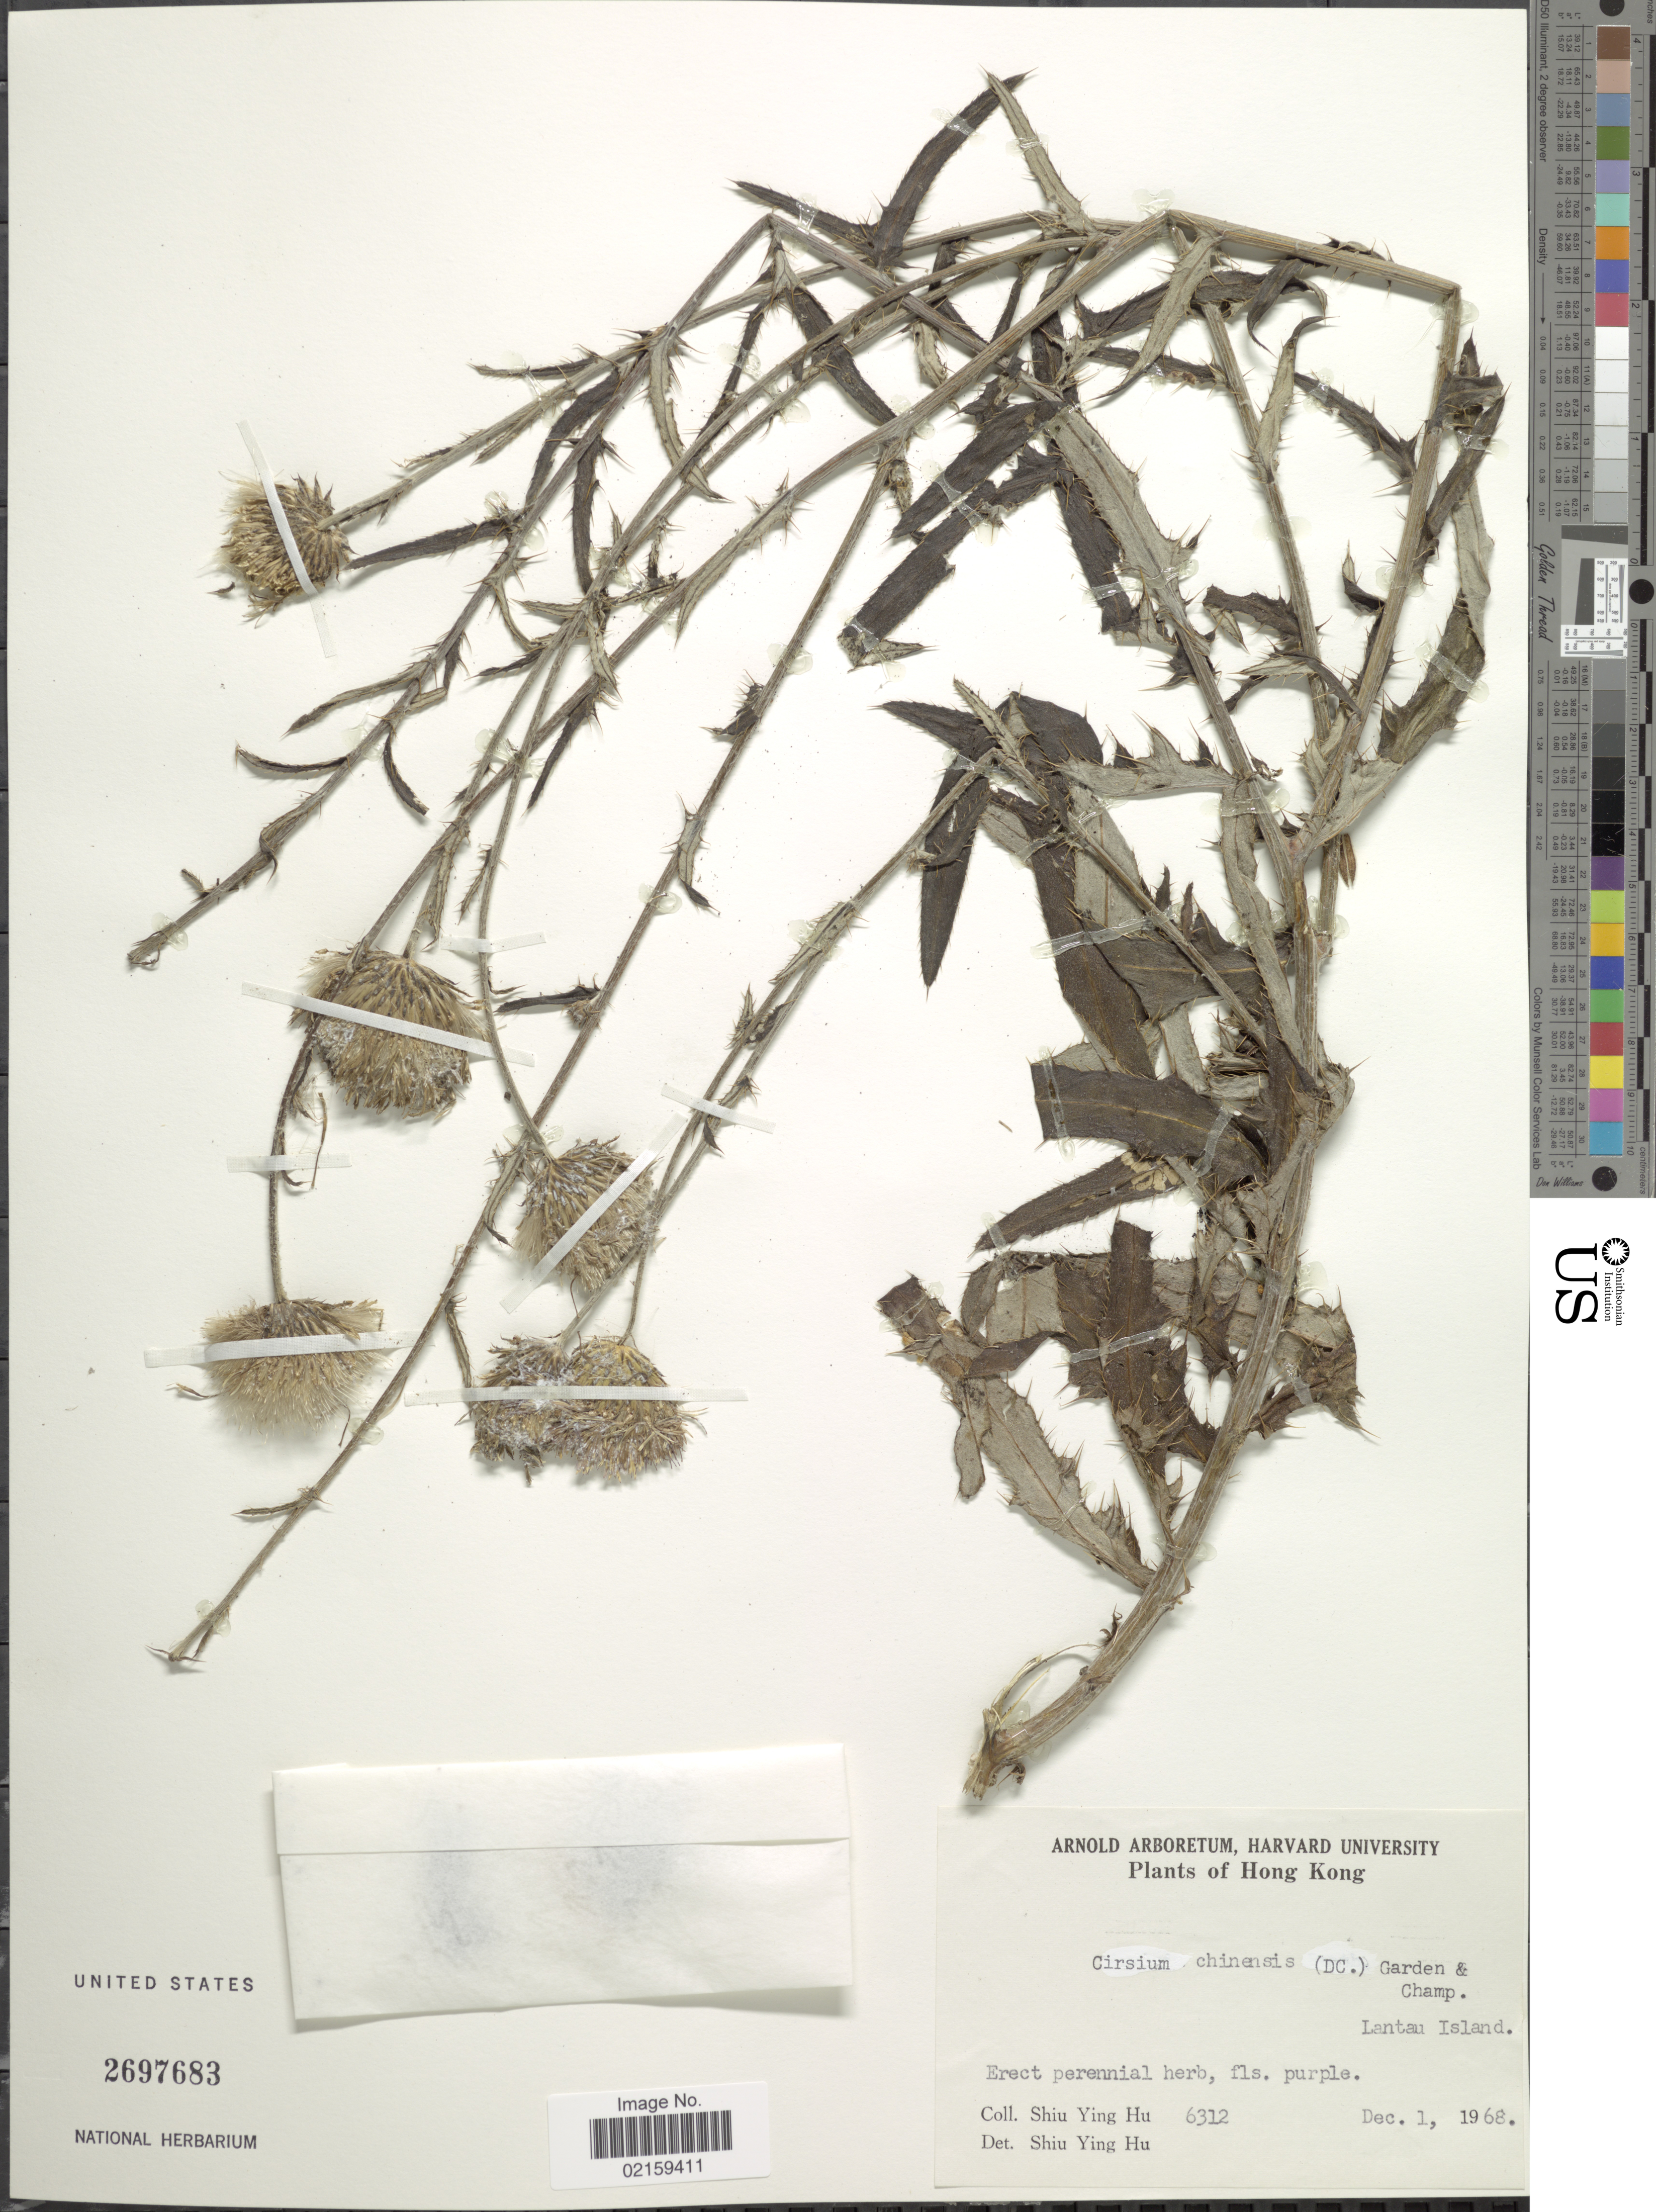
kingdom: Plantae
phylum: Tracheophyta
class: Magnoliopsida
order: Asterales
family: Asteraceae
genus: Cirsium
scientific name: Cirsium lineare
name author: (Thunb.) Sch. Bip.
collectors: S. Y. Hu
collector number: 6312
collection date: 1968-12-01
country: China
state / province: Hong Kong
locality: Hong Kong, Lantau Island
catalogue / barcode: US 2697683